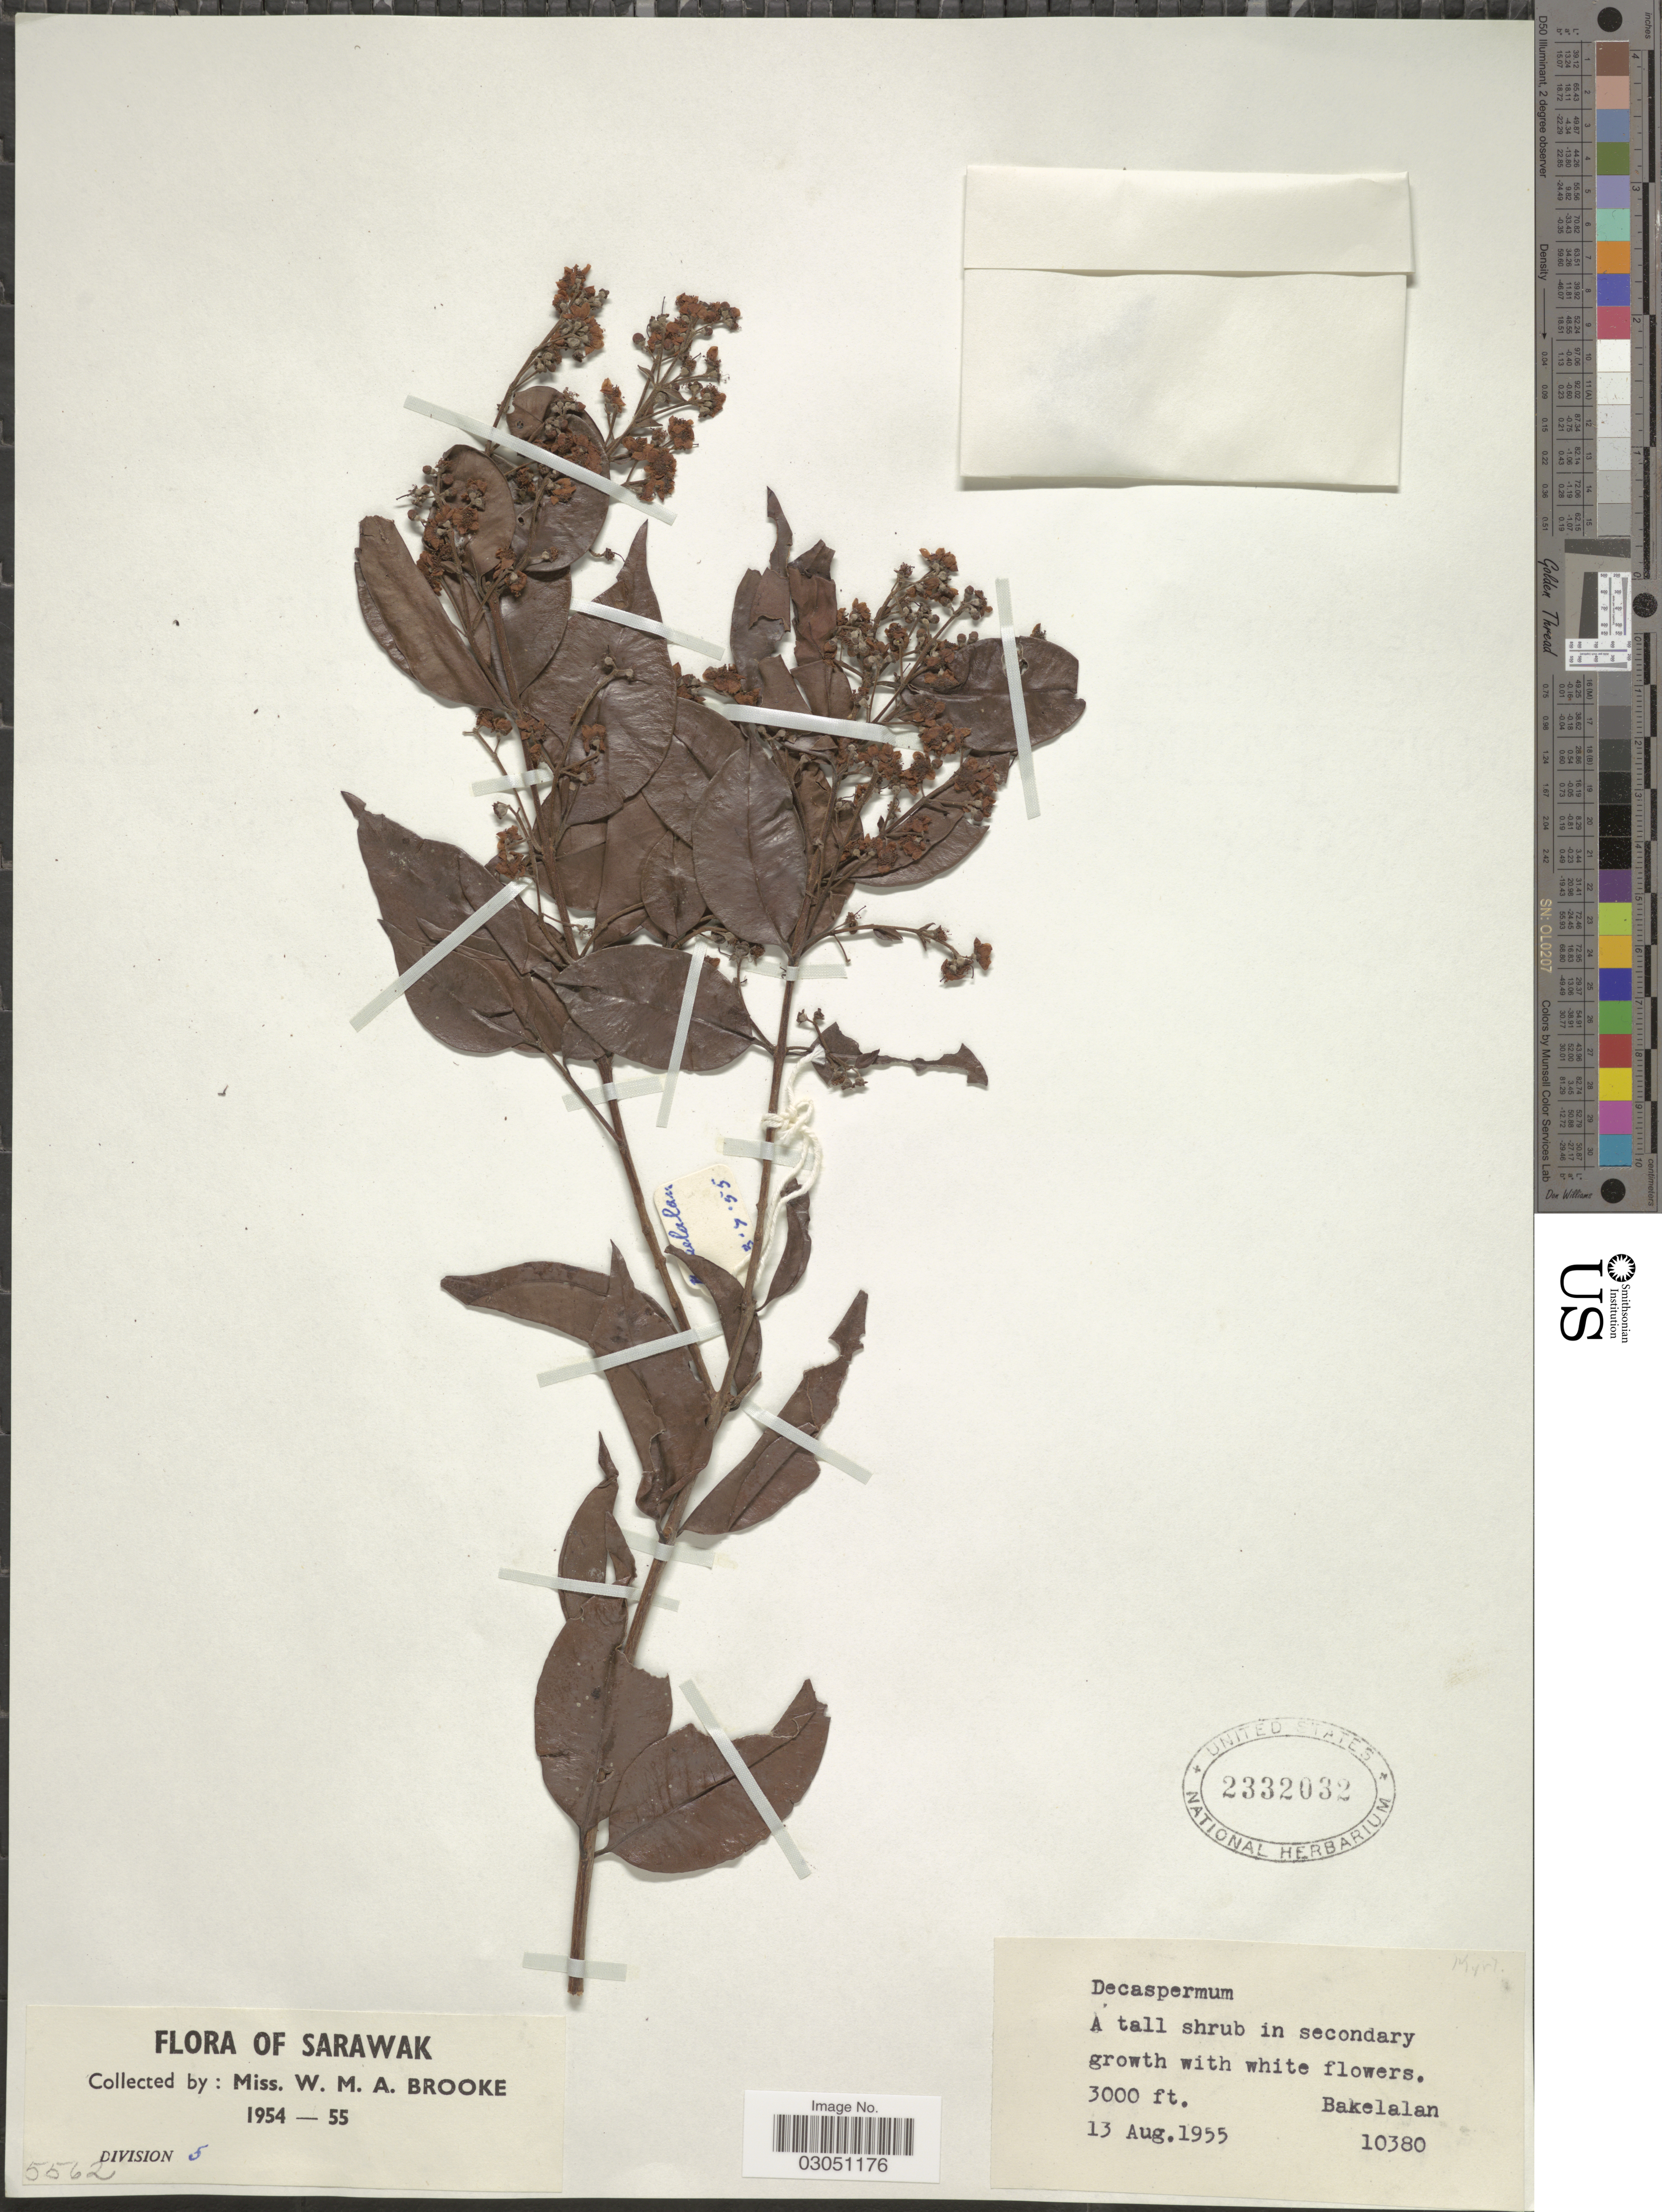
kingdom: Plantae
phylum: Tracheophyta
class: Magnoliopsida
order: Myrtales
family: Myrtaceae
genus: Decaspermum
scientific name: Decaspermum sp.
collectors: W. Brooke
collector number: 10380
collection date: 1955-08-13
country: Malaysia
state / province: Sarawak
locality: Division 5. [unsure placement] Bakelalan.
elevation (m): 914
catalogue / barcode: US 2332032